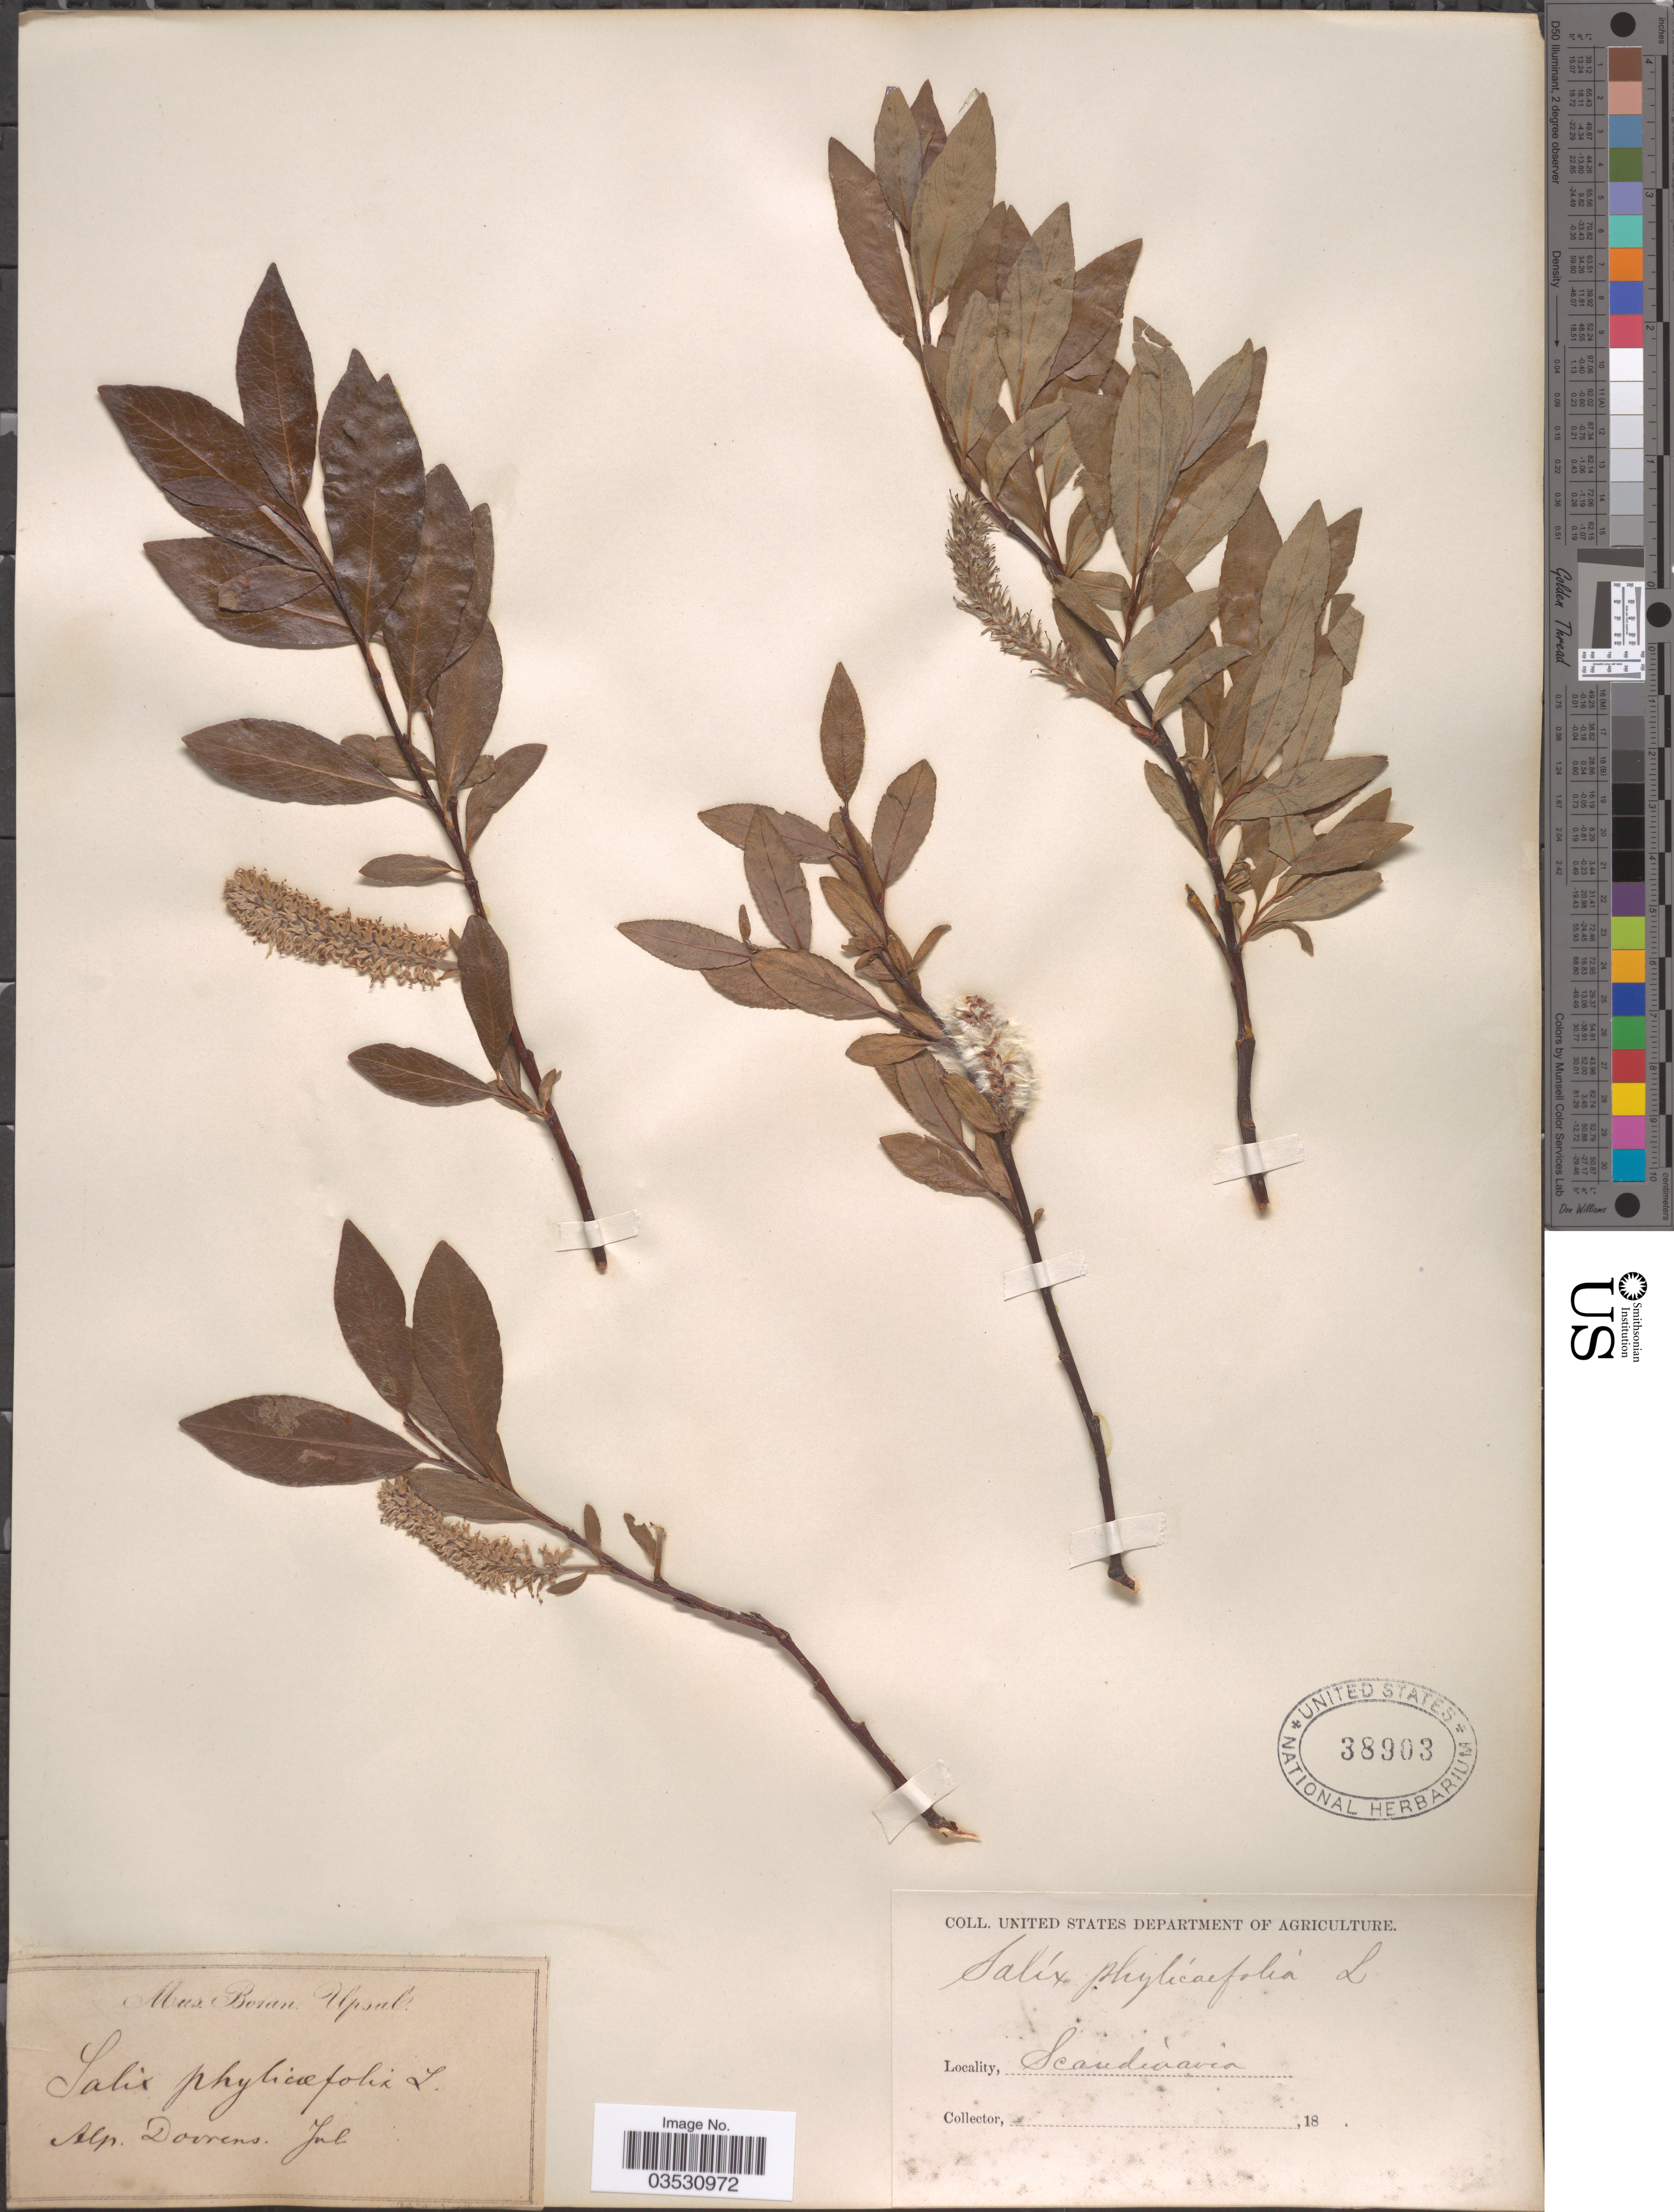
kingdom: Plantae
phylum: Tracheophyta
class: Magnoliopsida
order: Malpighiales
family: Salicaceae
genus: Salix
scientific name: Salix phylicifolia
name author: L.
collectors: United States Department of Agriculture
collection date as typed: Jul 18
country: Norway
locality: Scandinavia. Alp. Dovrens.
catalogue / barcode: US 38903